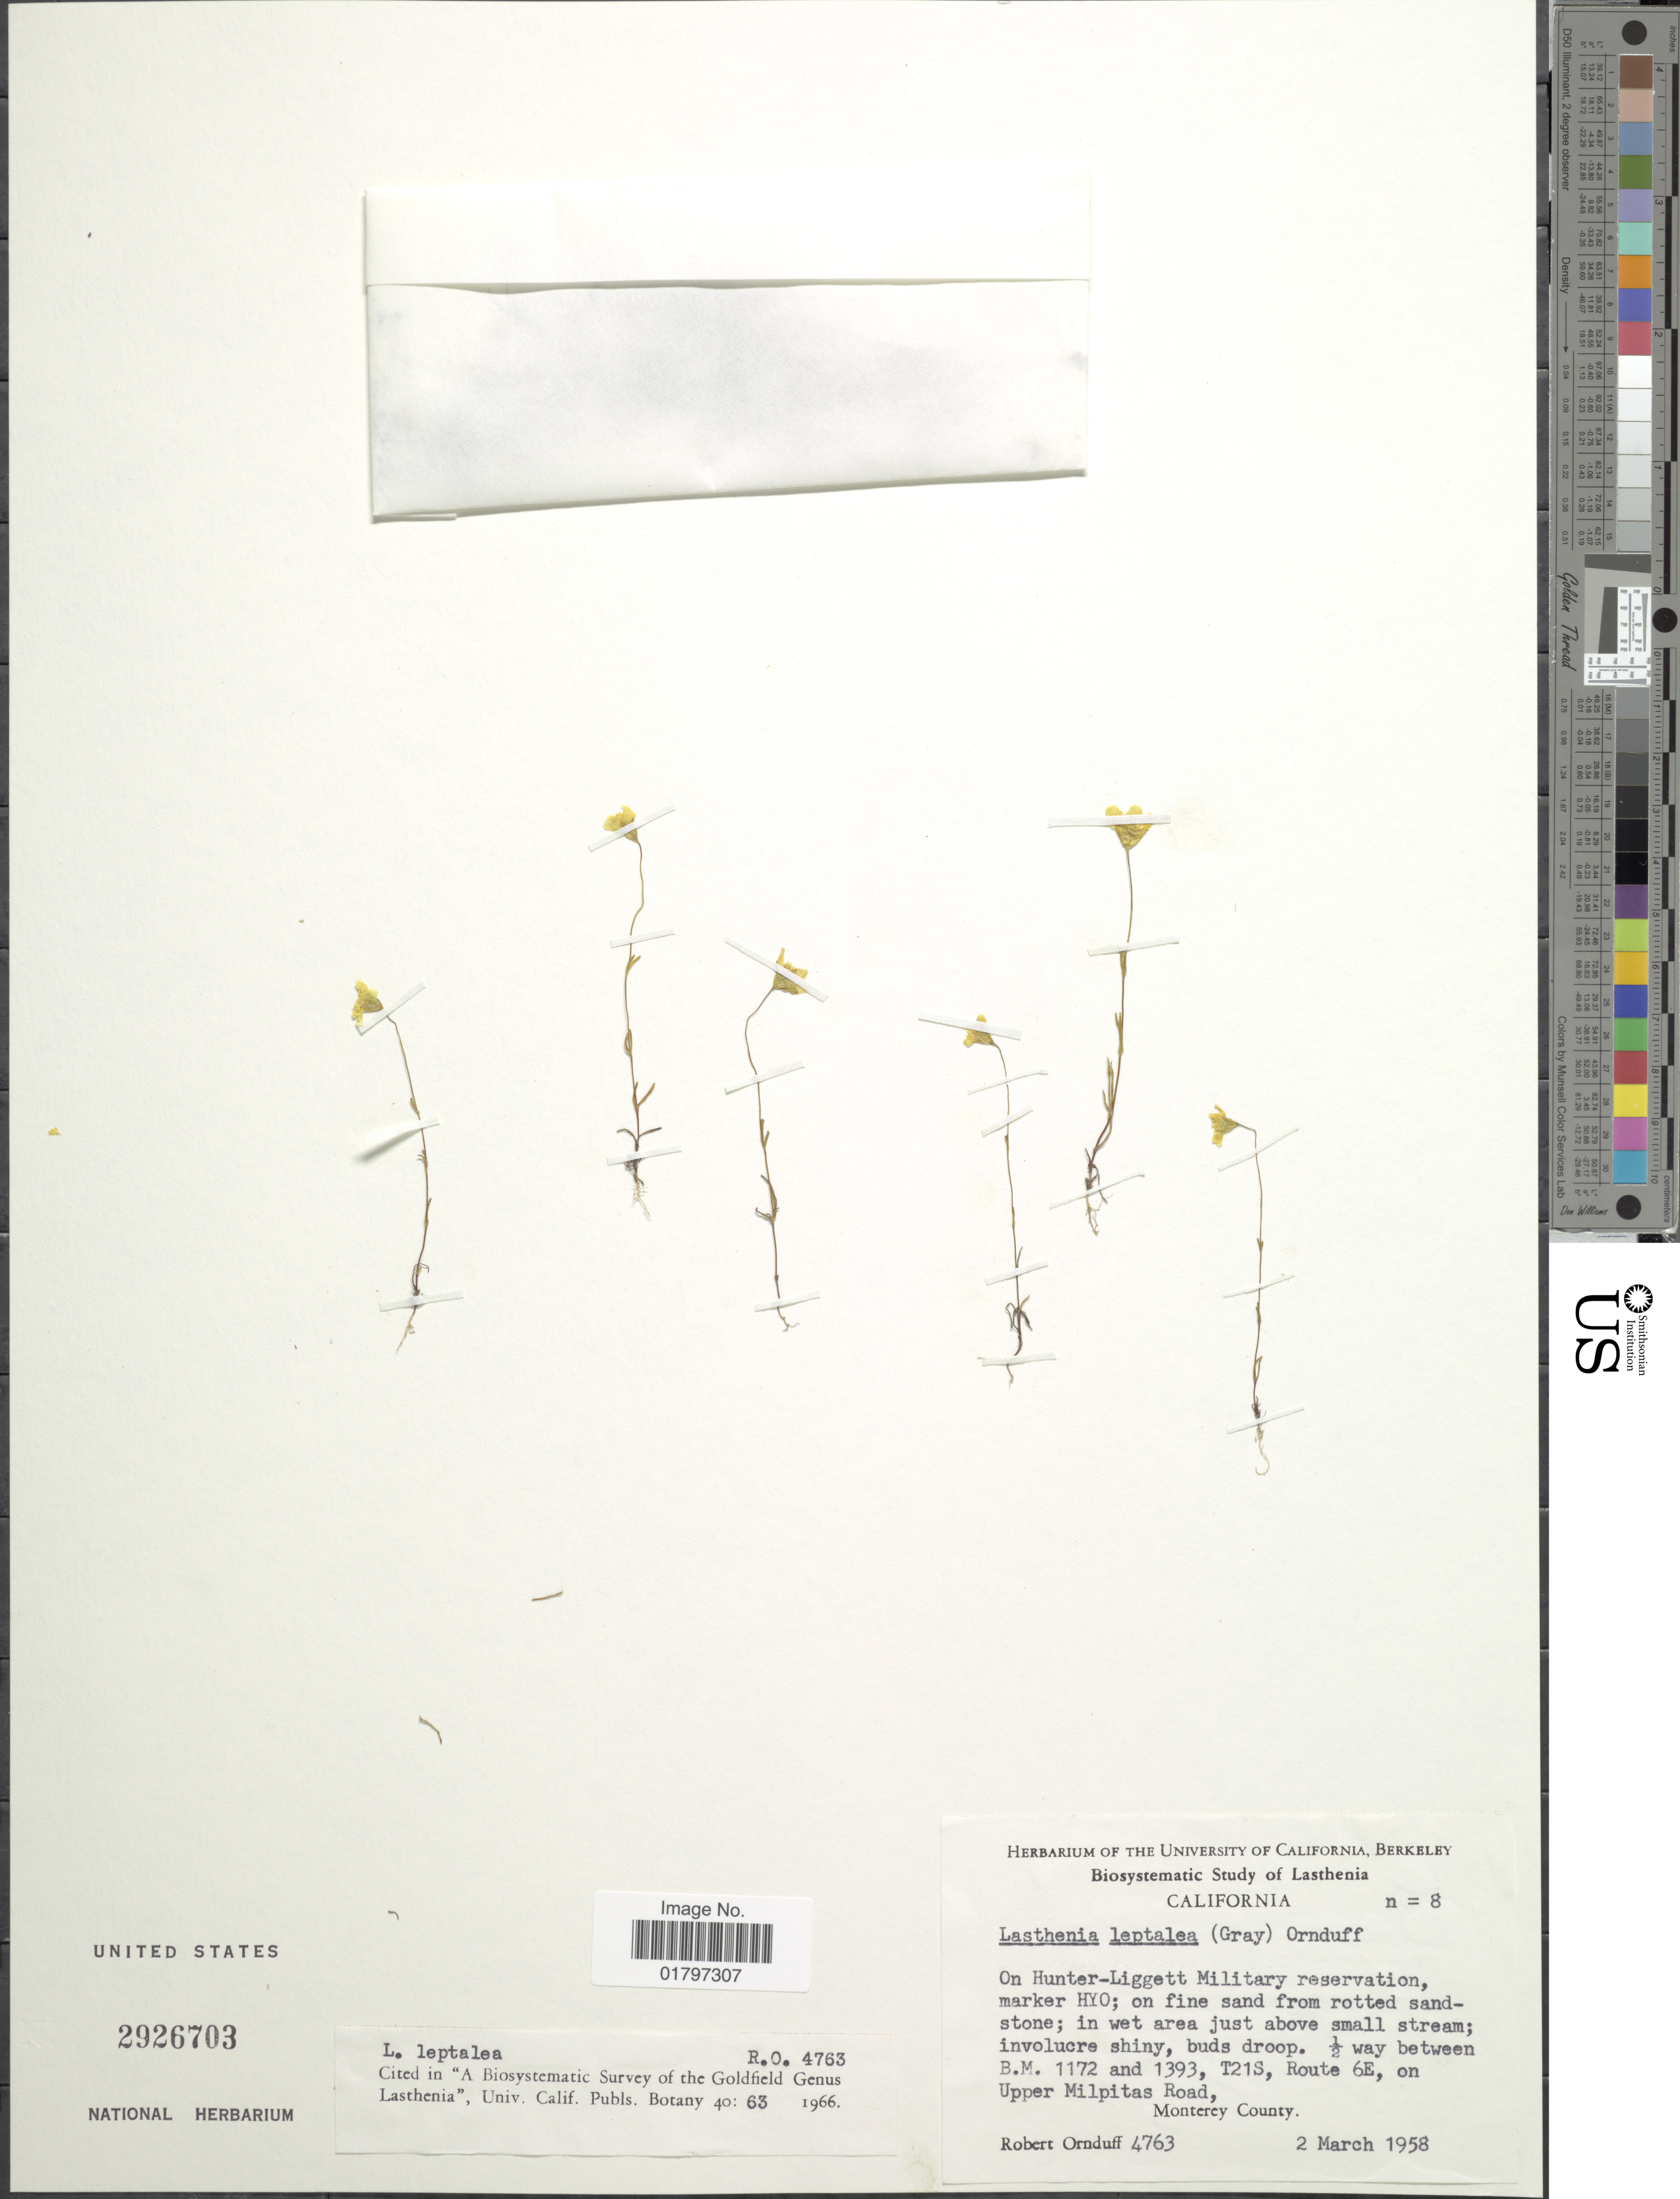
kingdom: Plantae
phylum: Tracheophyta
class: Magnoliopsida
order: Asterales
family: Asteraceae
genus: Lasthenia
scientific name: Lasthenia leptalea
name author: (A. Gray) Ornduff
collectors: R. Ornduff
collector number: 4763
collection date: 1958-03-02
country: United States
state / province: California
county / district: Monterey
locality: On Hunter-Liggett Military reservation, marker HYP; on fine sand from rotted sandstone; in wet area just above small stream; involucre shiny, buds droop. ½ way between B.M. 1172 and 1393, T21S, Route 6E, on Upper Milpitas Road, Monterey County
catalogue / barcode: US 2926703